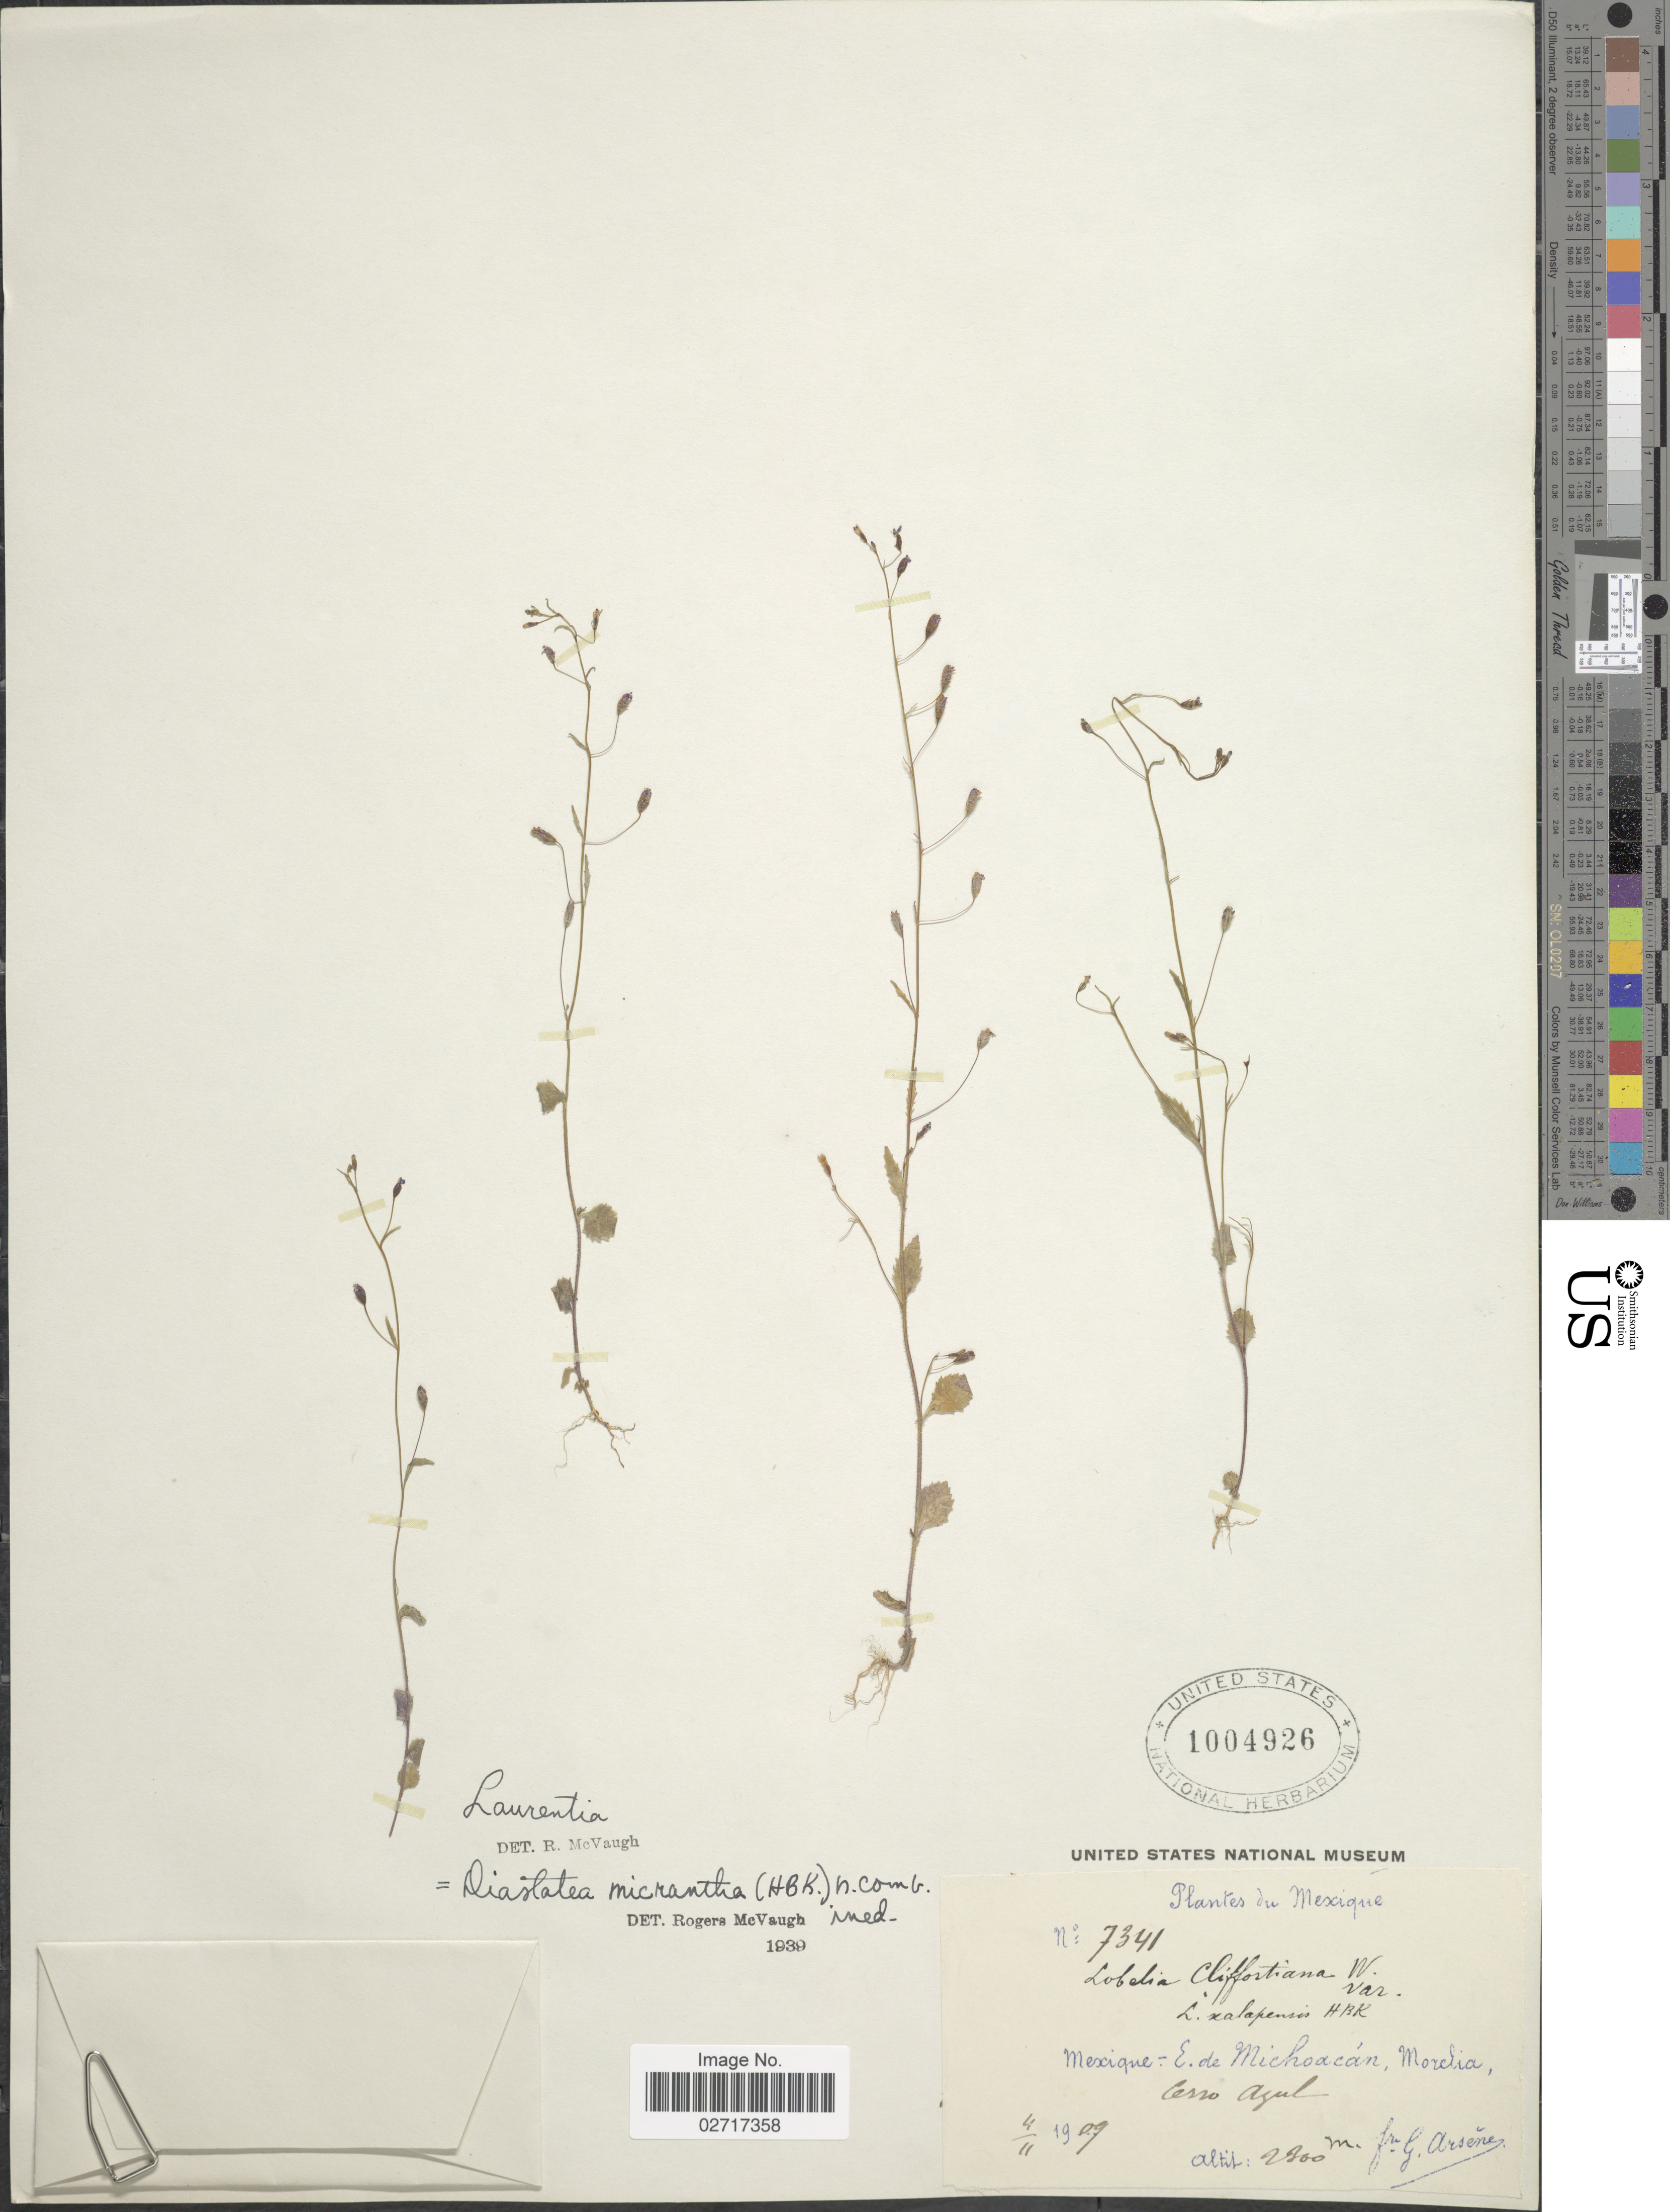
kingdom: Plantae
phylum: Tracheophyta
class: Magnoliopsida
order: Asterales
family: Campanulaceae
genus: Diastatea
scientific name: Diastatea micrantha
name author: (Kunth) McVaugh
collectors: Bro. G. Arsène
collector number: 7341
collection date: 1909-11-04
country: Mexico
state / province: Michoacán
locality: E. de Michoacán, Morelia, Cerro Azul.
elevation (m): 2300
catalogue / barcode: US 1004926